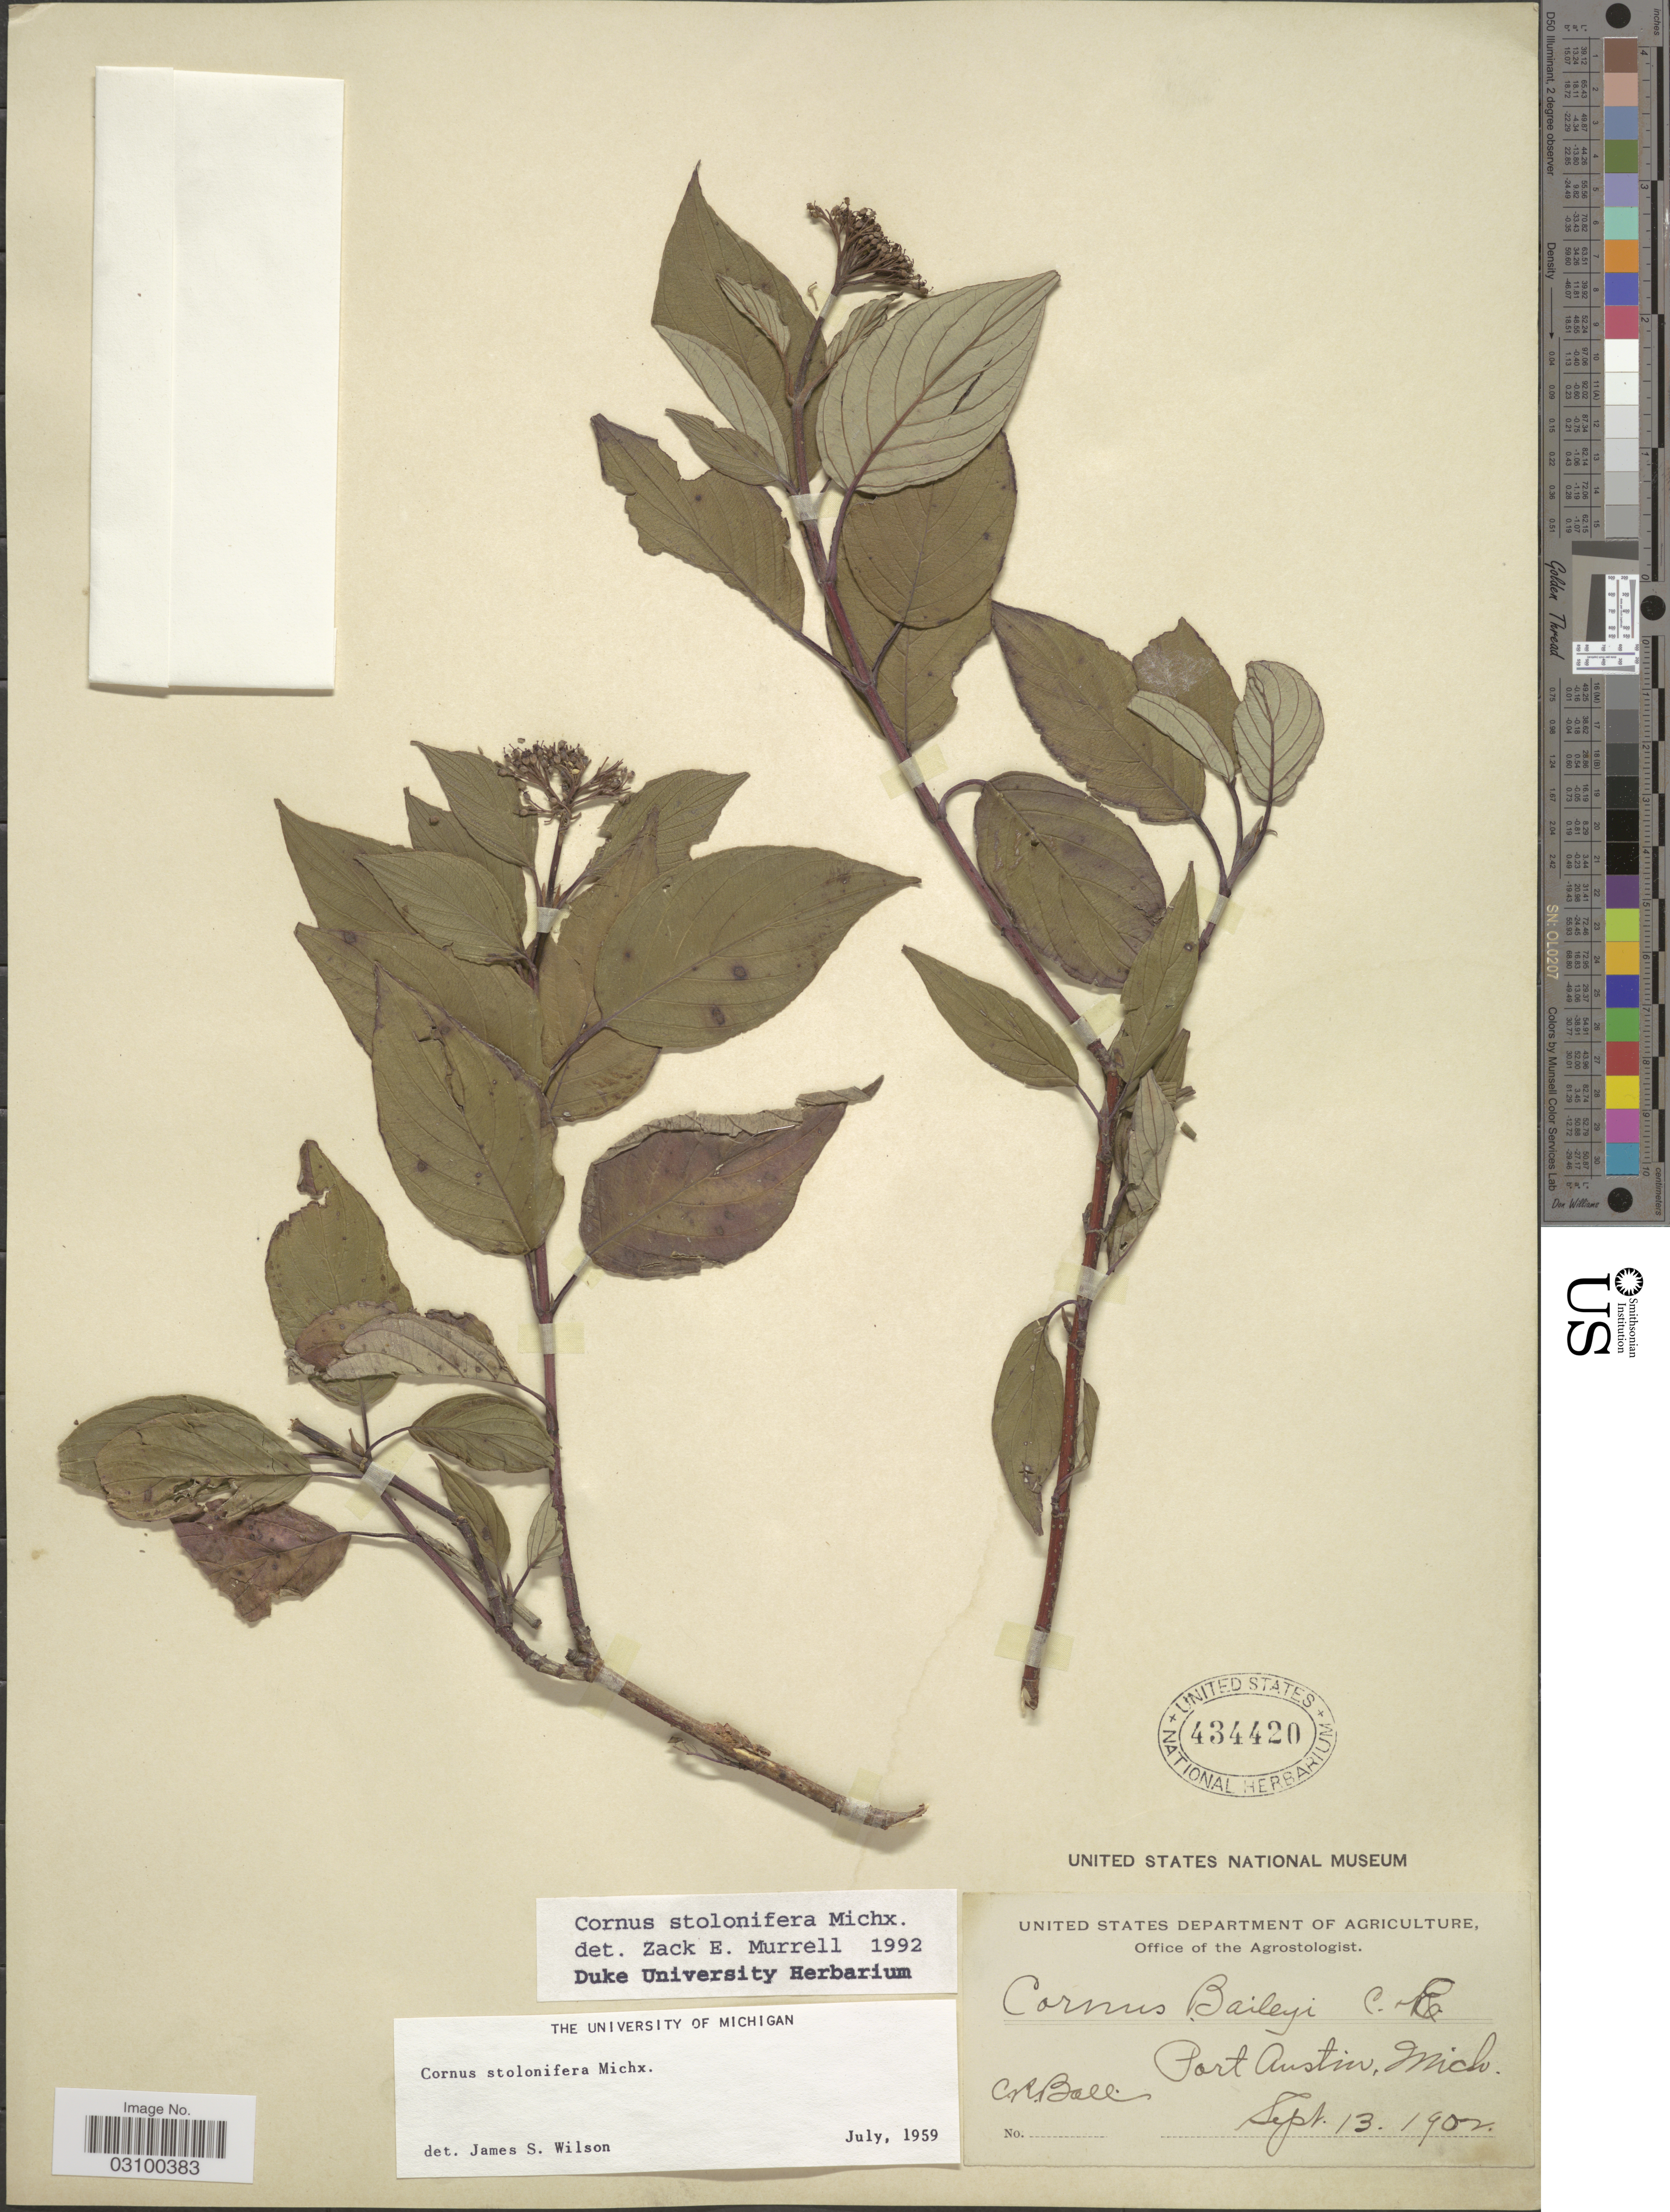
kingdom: Plantae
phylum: Tracheophyta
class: Magnoliopsida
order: Cornales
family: Cornaceae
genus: Cornus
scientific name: Cornus sericea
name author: L.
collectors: C. R. Ball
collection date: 1902-09-13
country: United States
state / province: Michigan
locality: Port Austin, Mich.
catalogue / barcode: US 434420